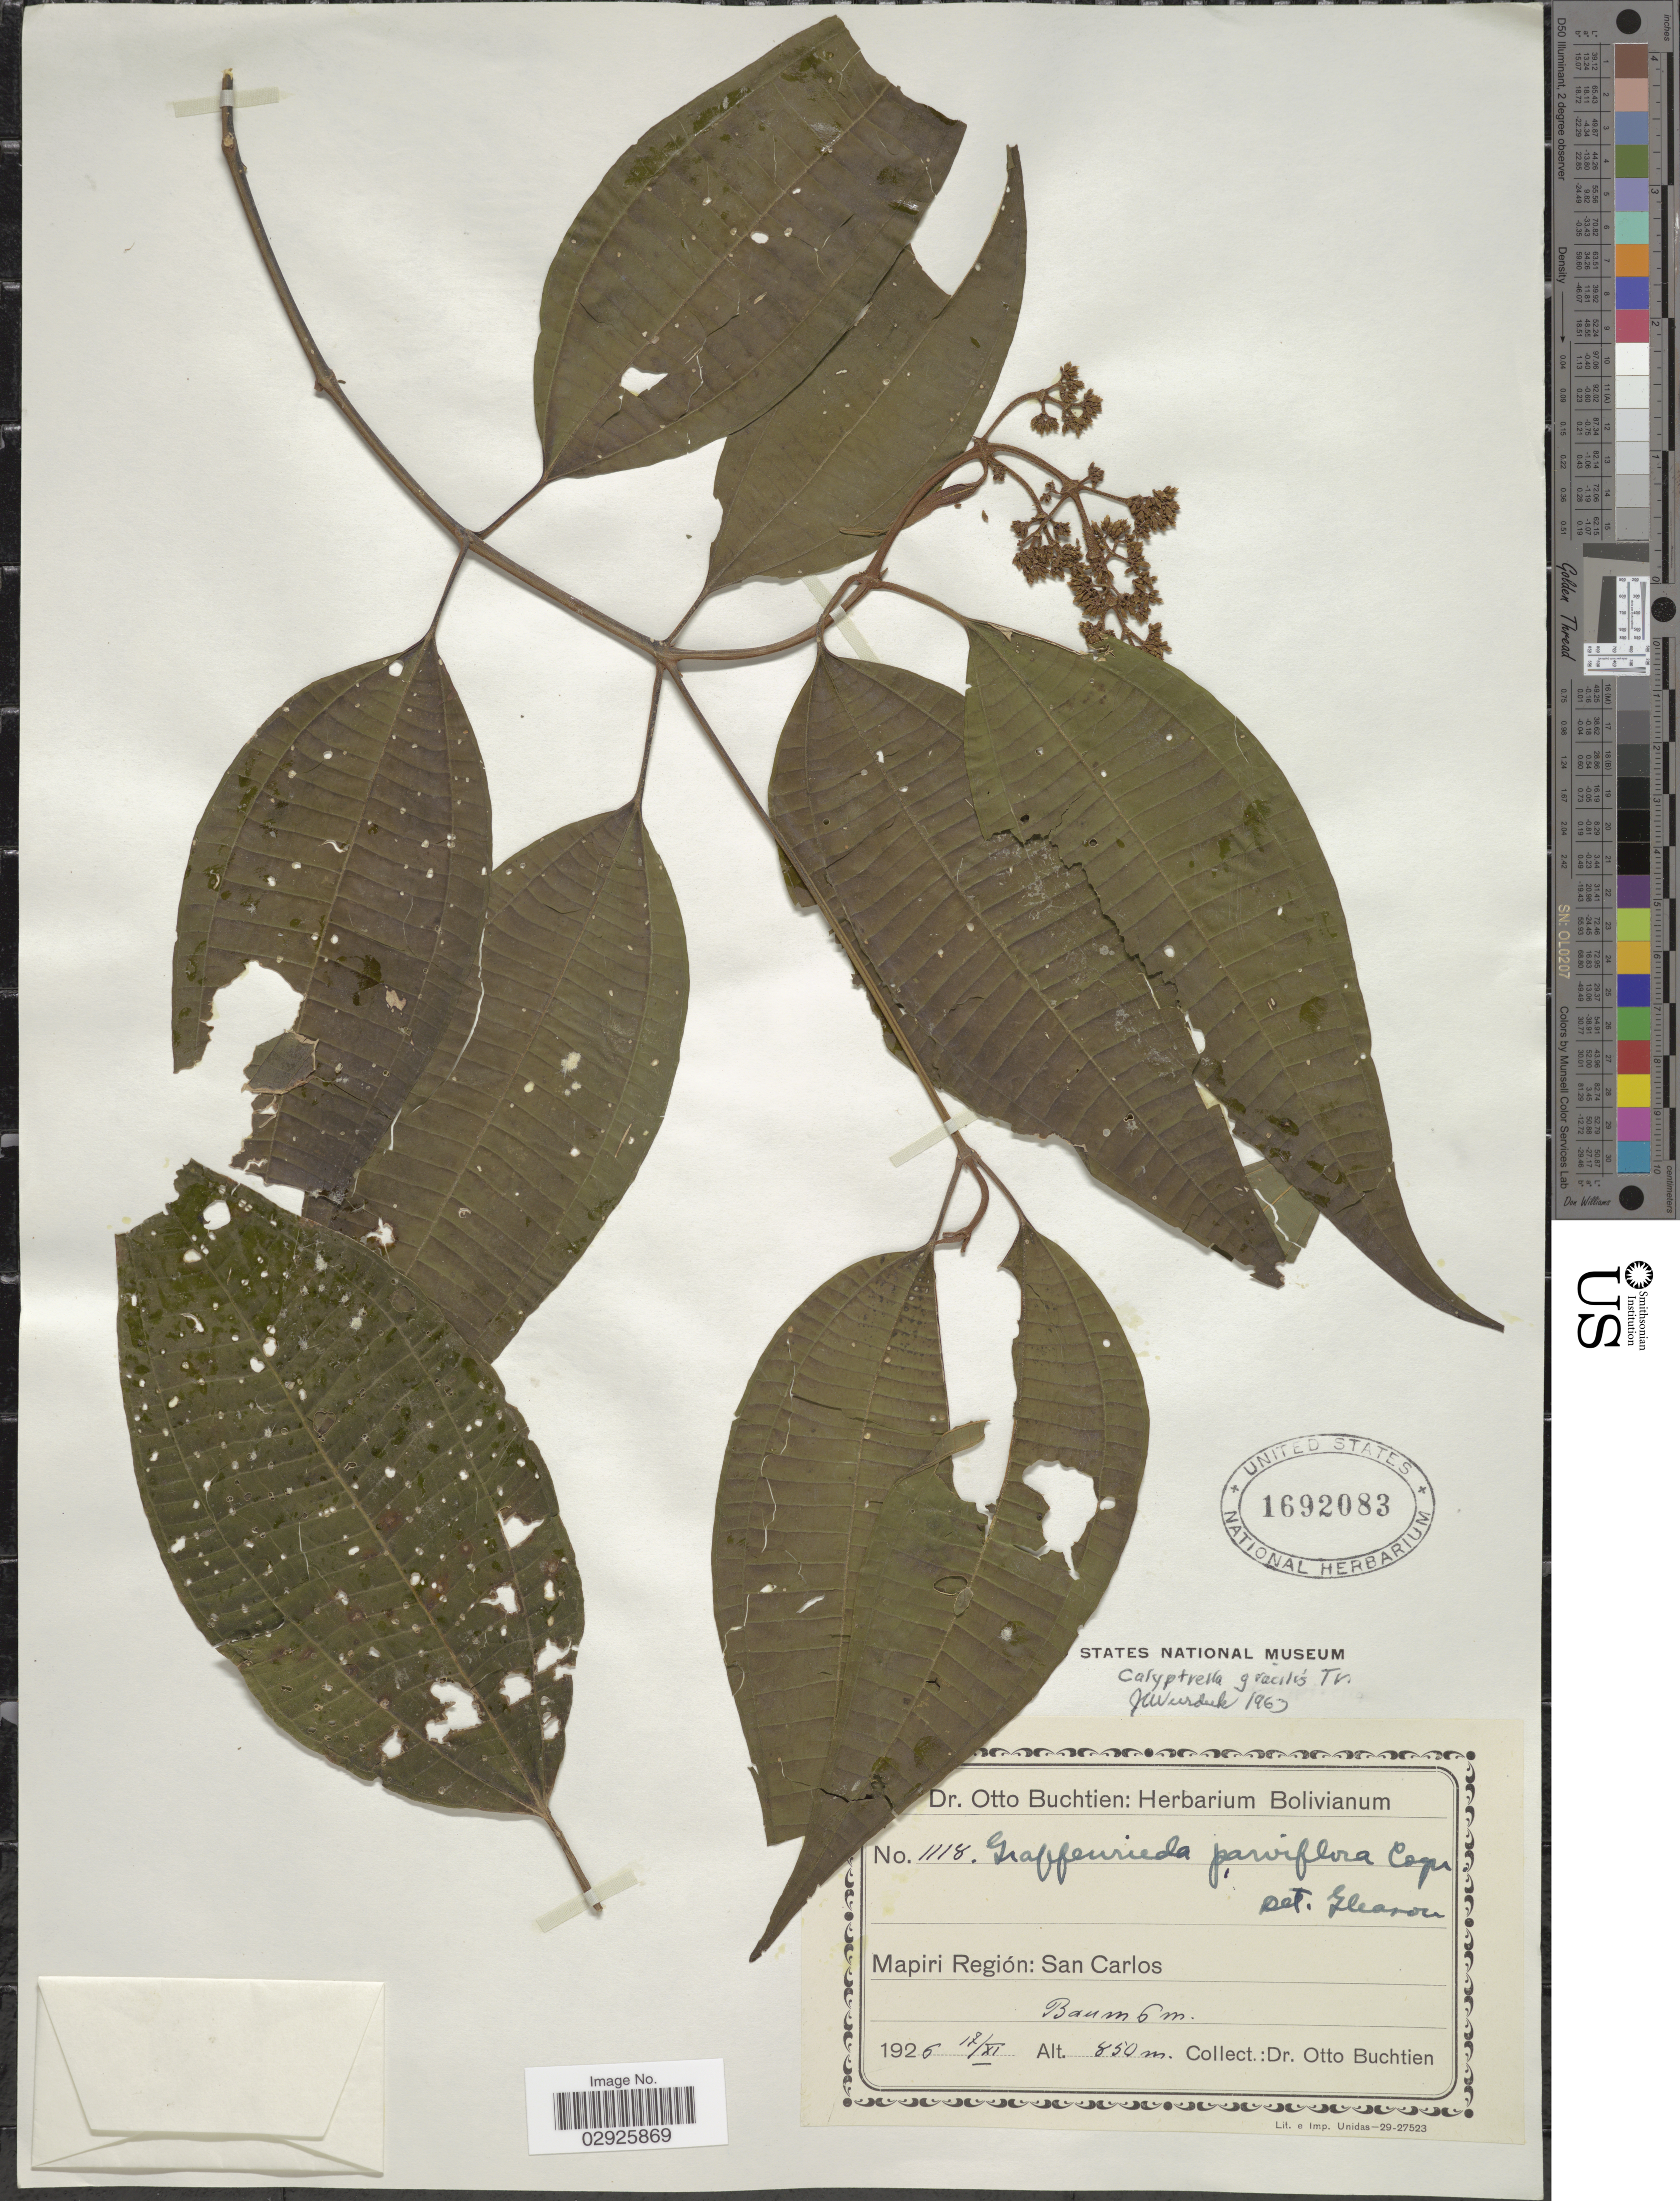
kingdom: Plantae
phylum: Tracheophyta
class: Magnoliopsida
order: Myrtales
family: Melastomataceae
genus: Graffenrieda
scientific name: Graffenrieda gracilis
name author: (Triana) L.O. Williams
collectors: O. Buchtien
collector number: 1118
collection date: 1926-11-17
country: Bolivia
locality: Mapiri Región: San Carlos.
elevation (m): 850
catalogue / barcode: US 1692083